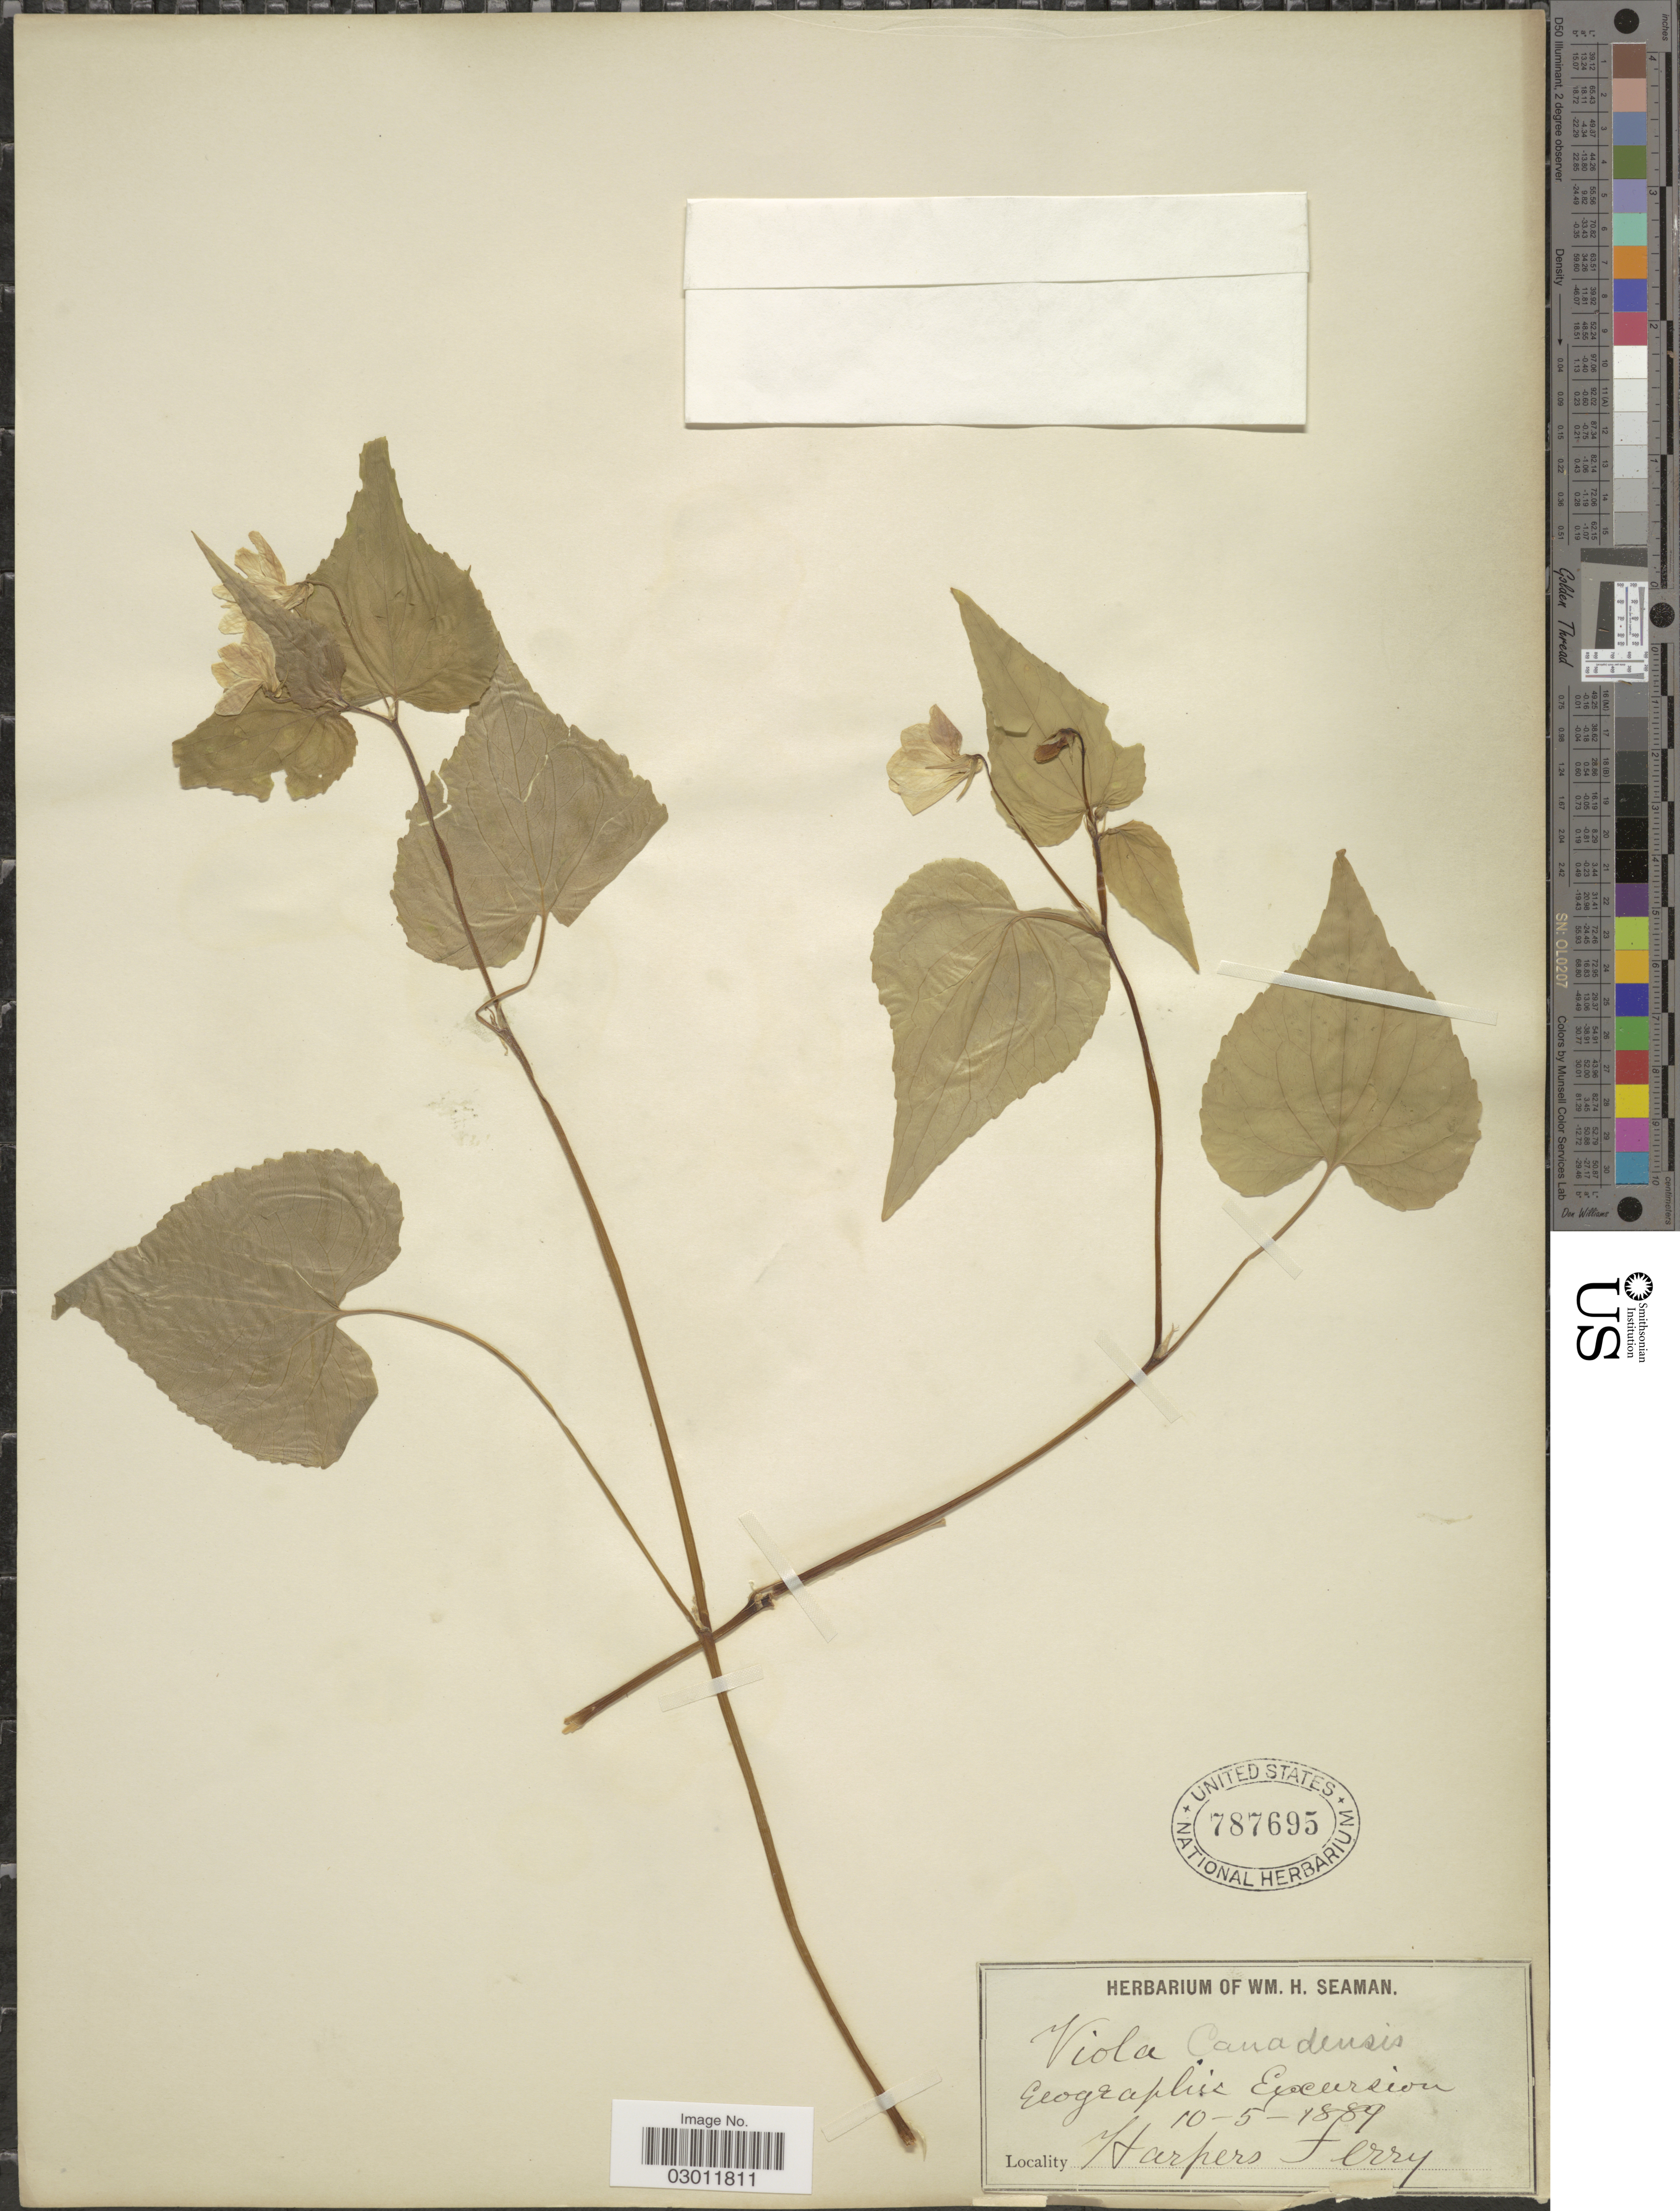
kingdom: Plantae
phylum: Tracheophyta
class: Magnoliopsida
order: Malpighiales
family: Violaceae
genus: Viola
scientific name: Viola canadensis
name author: L.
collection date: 1889-05-10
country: United States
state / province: West Virginia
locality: Harpers Ferry.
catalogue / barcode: US 787695